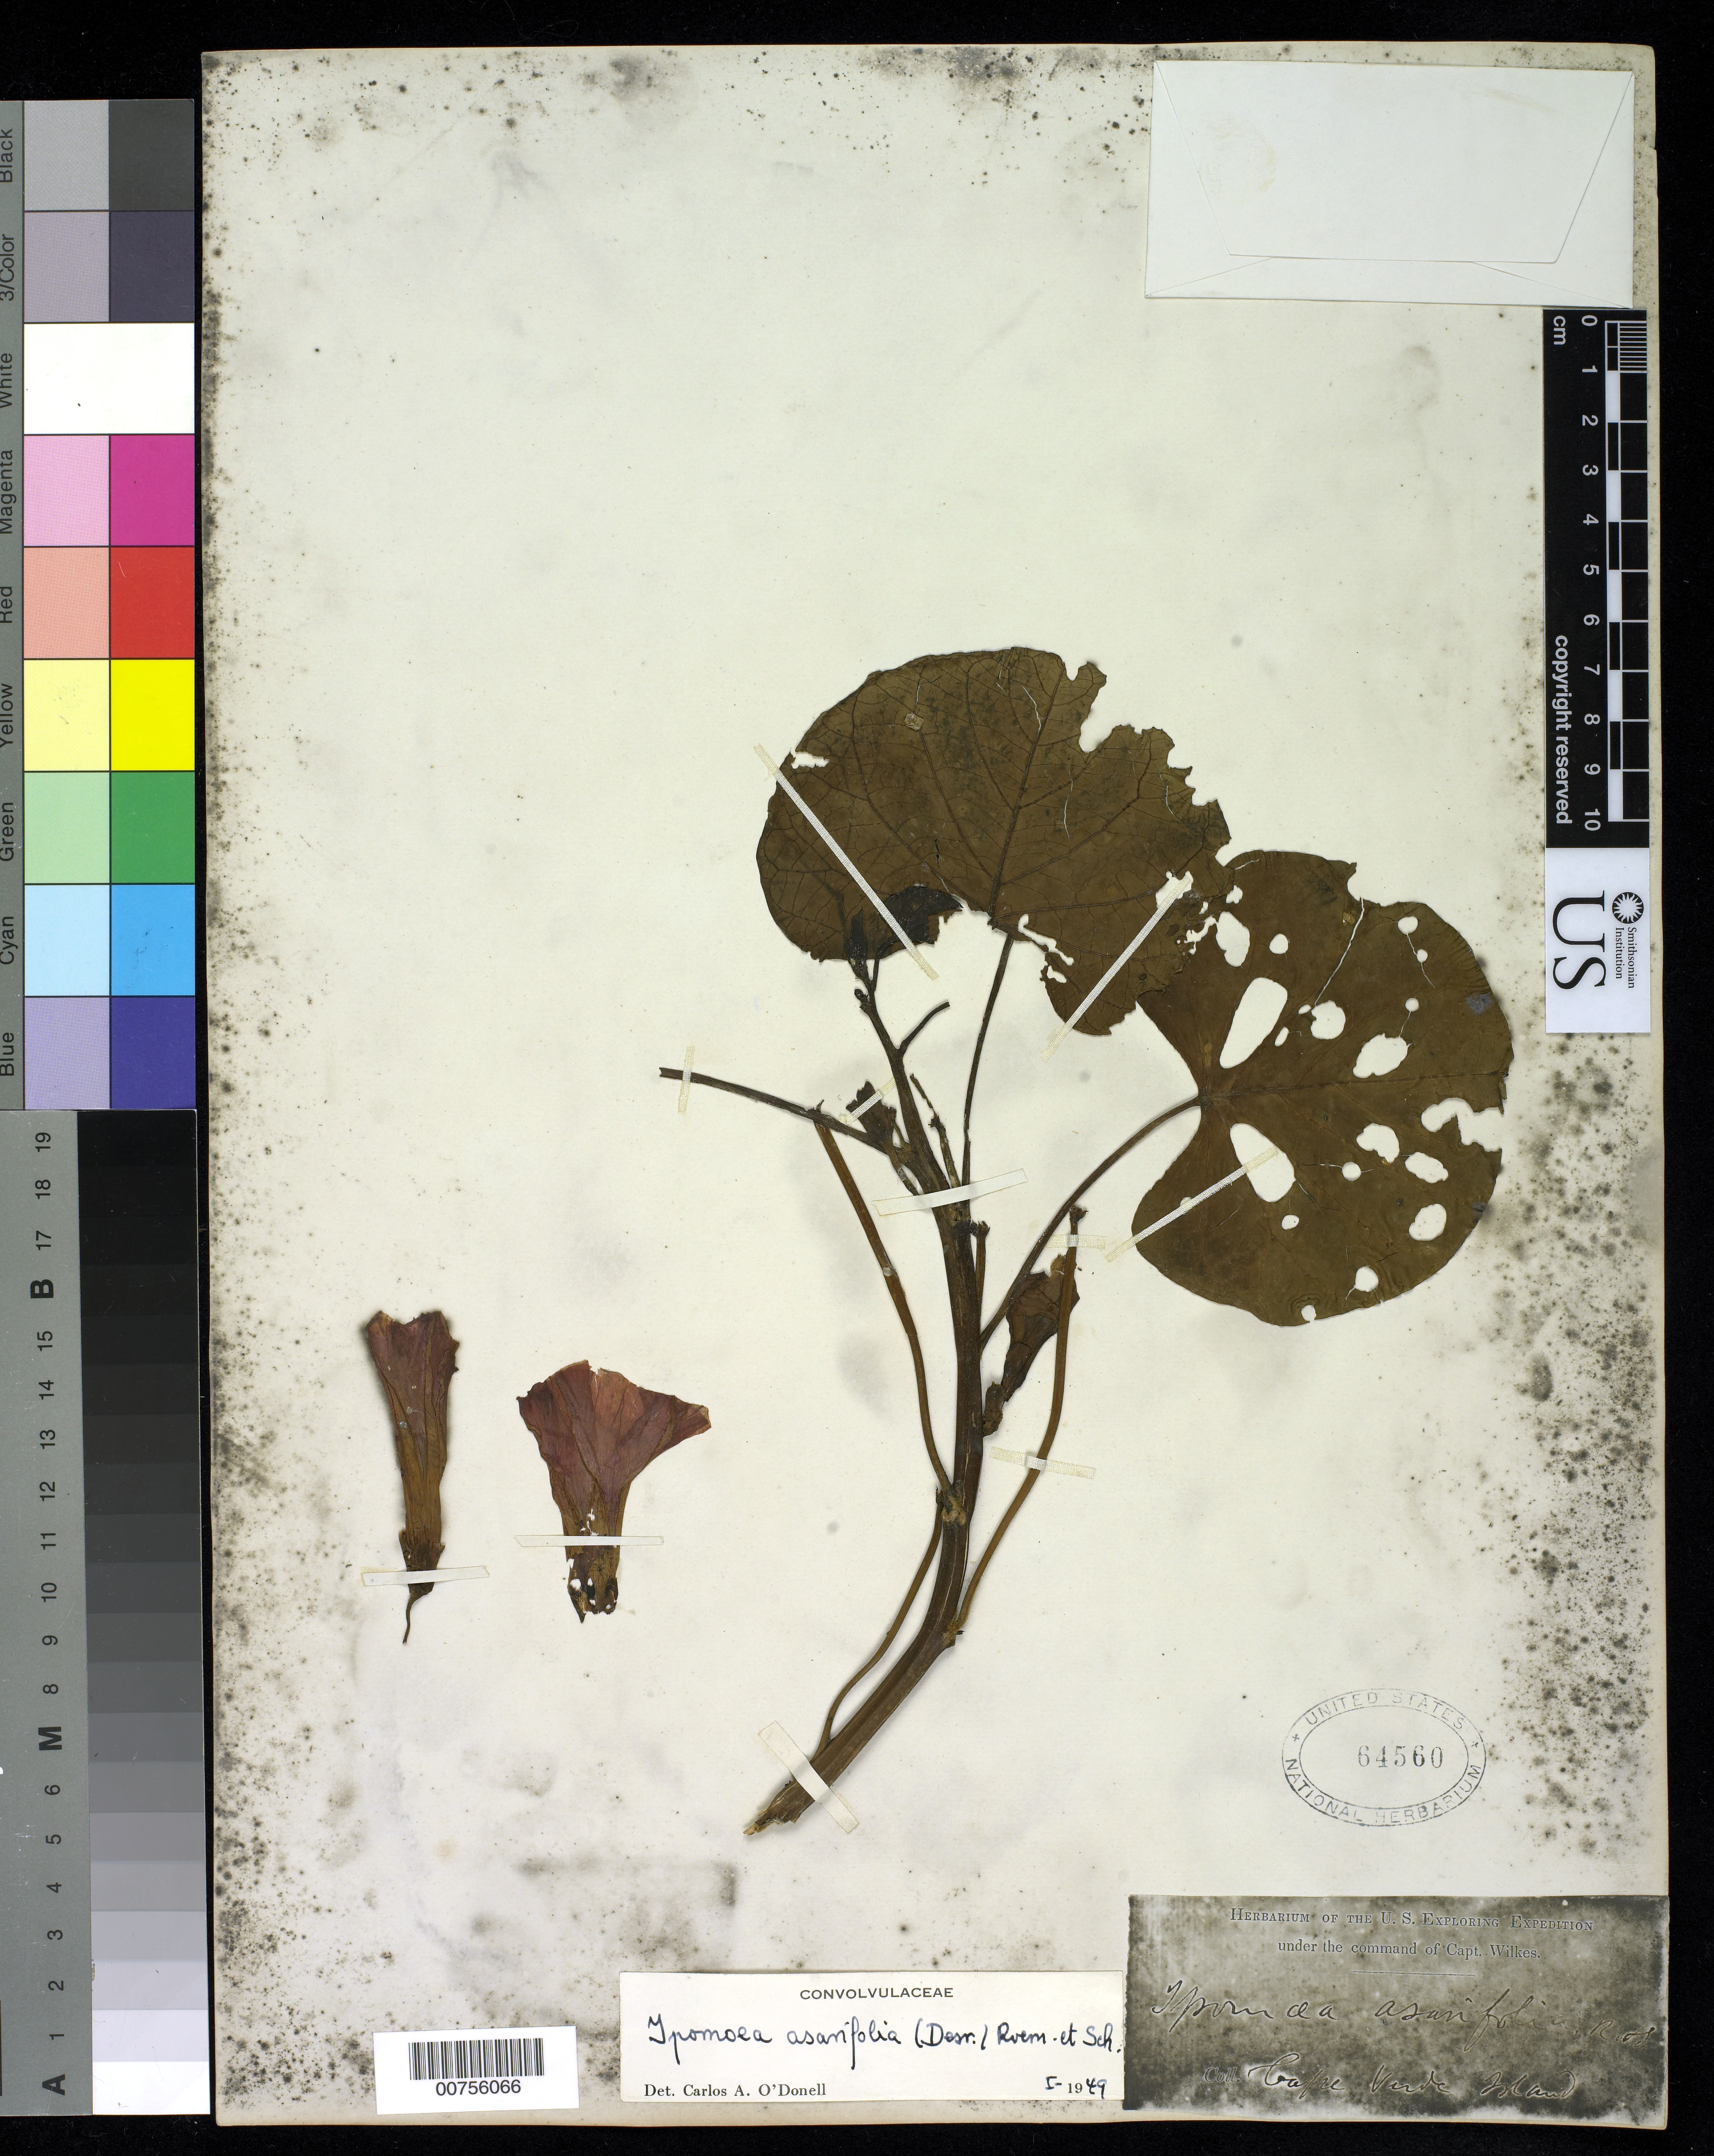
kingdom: Plantae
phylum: Tracheophyta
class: Magnoliopsida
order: Solanales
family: Convolvulaceae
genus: Ipomoea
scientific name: Ipomoea asarifolia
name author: (Desr.) Roem. & Schult.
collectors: Wilkes Explor. Exped.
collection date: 1838/1842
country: Cape Verde Islands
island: Cape Verde Is.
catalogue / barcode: US 64560